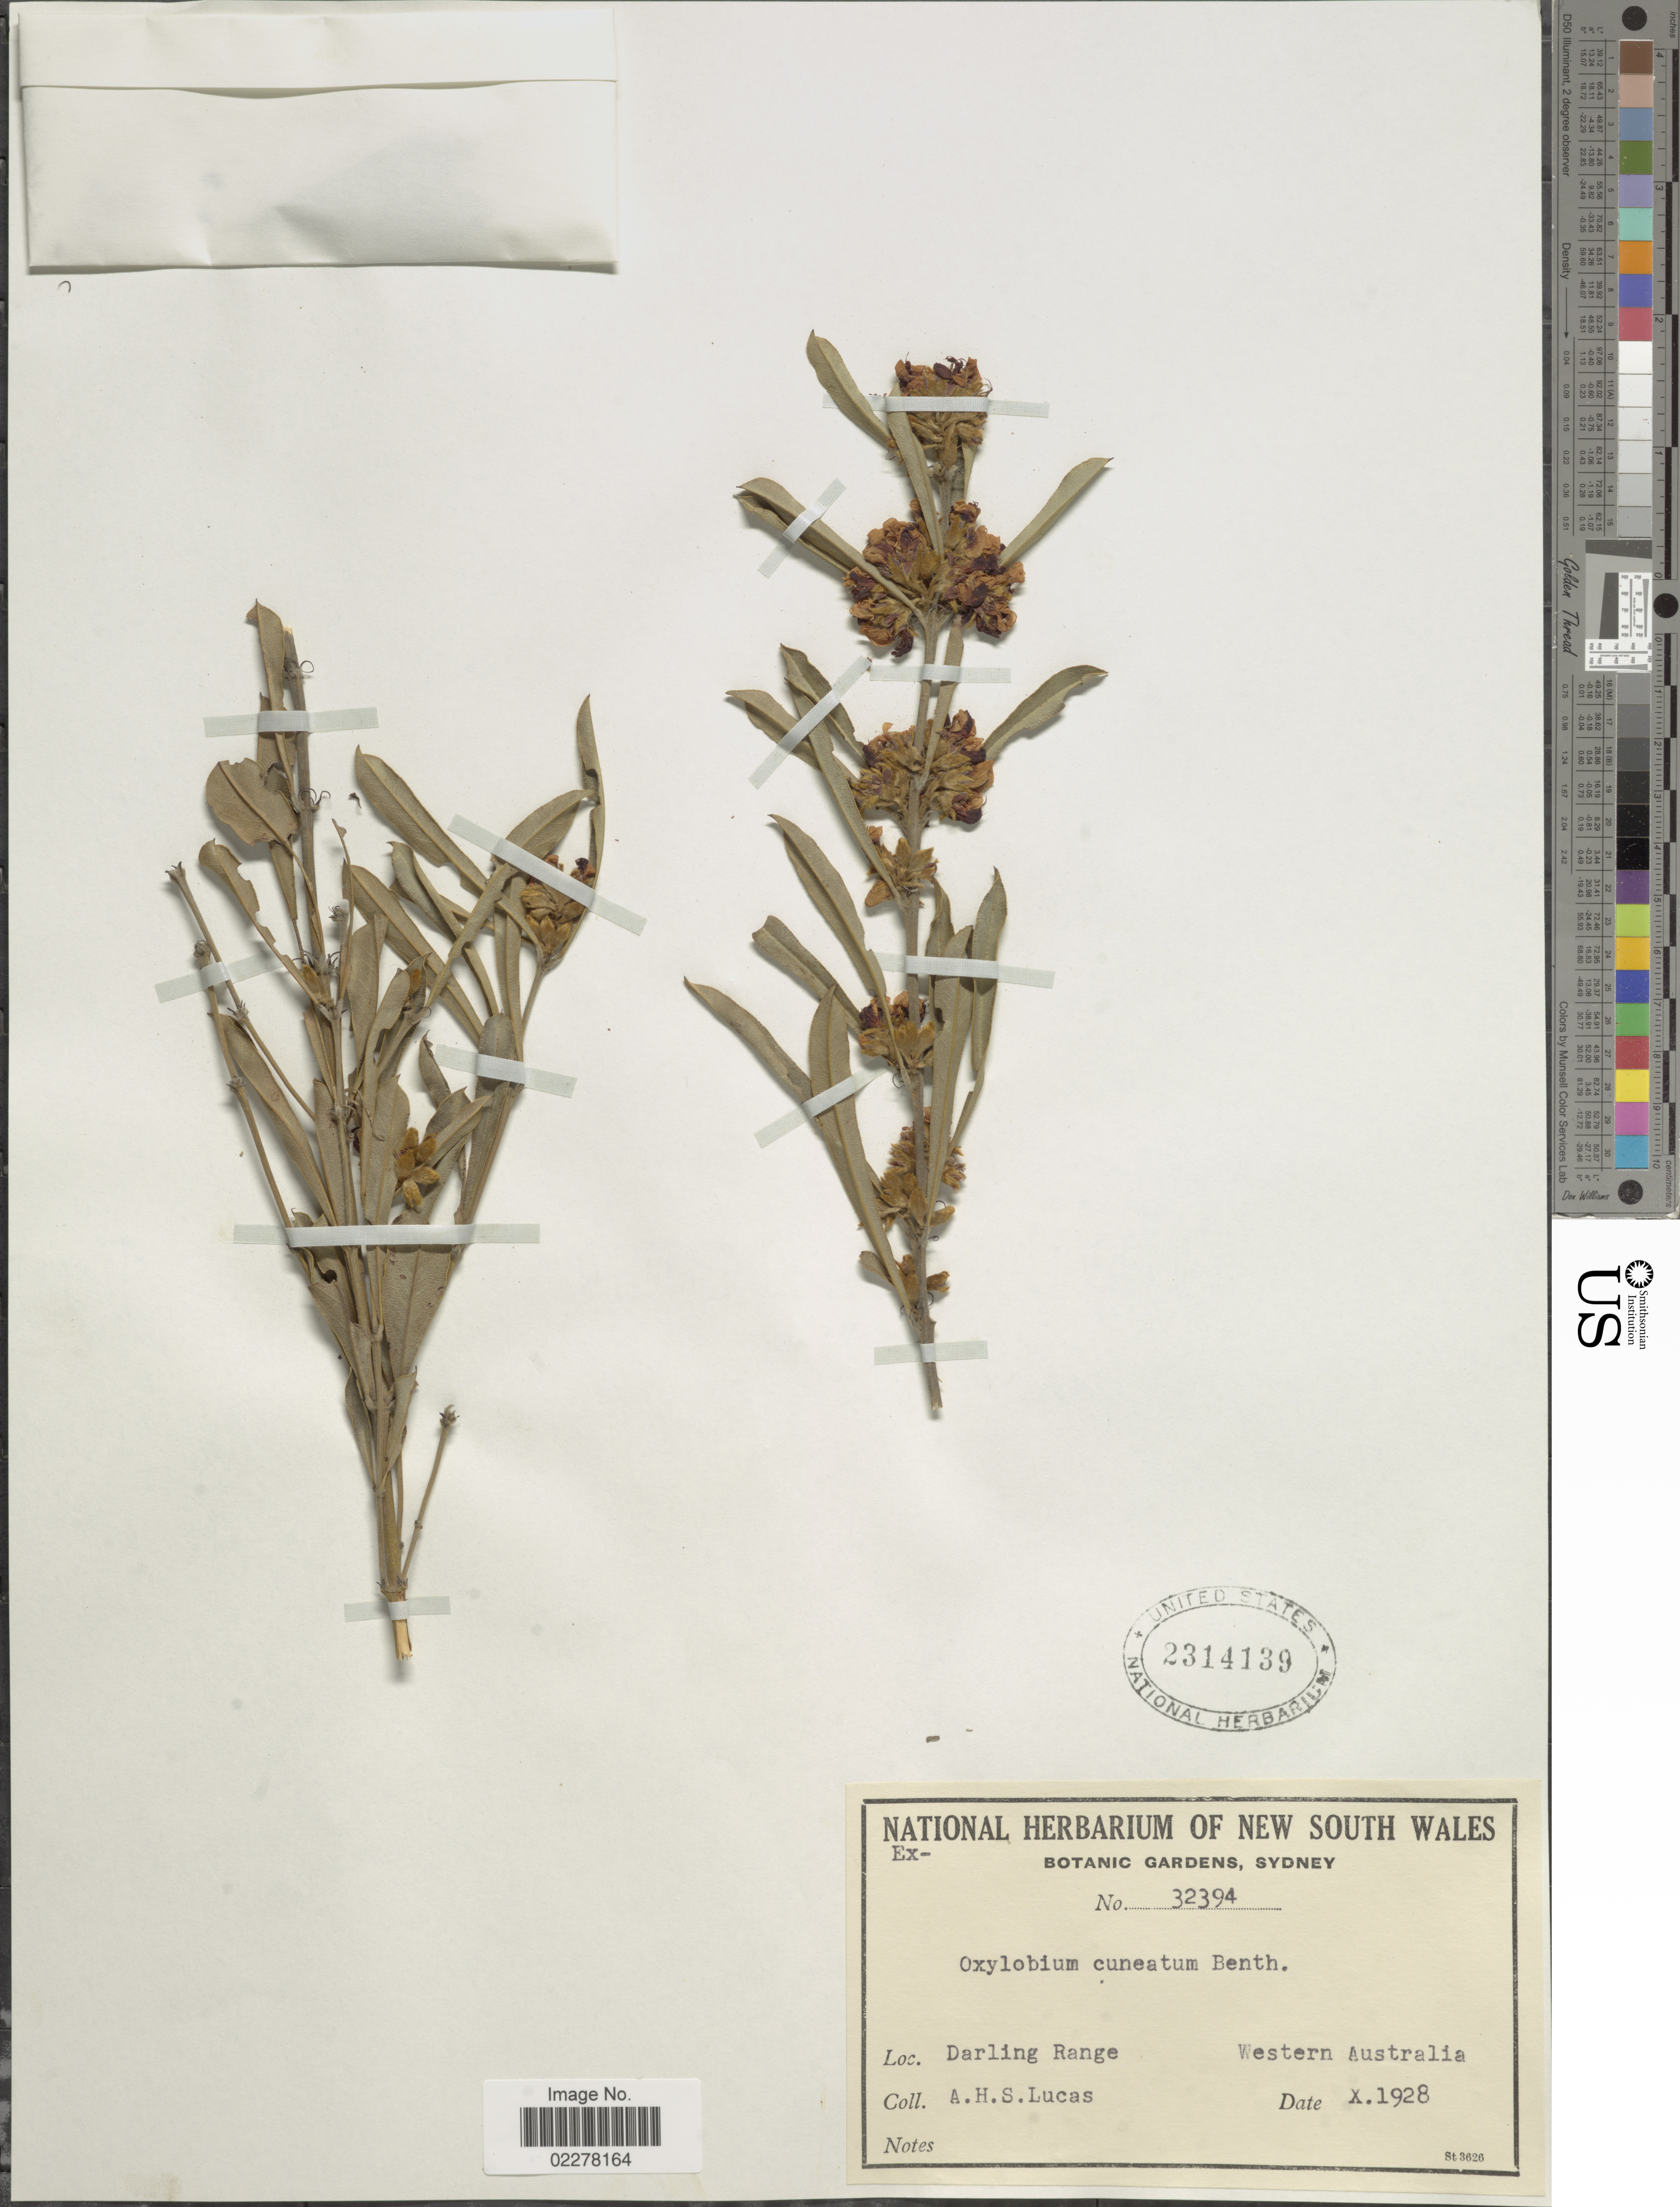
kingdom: Plantae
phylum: Tracheophyta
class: Magnoliopsida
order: Fabales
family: Fabaceae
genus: Gastrolobium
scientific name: Gastrolobium dilatatum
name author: (Benth.) G. Chandler & Crisp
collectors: A. H. Lucas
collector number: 32394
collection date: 1928-10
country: Australia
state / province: Western Australia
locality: Darling Range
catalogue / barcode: US 2314139